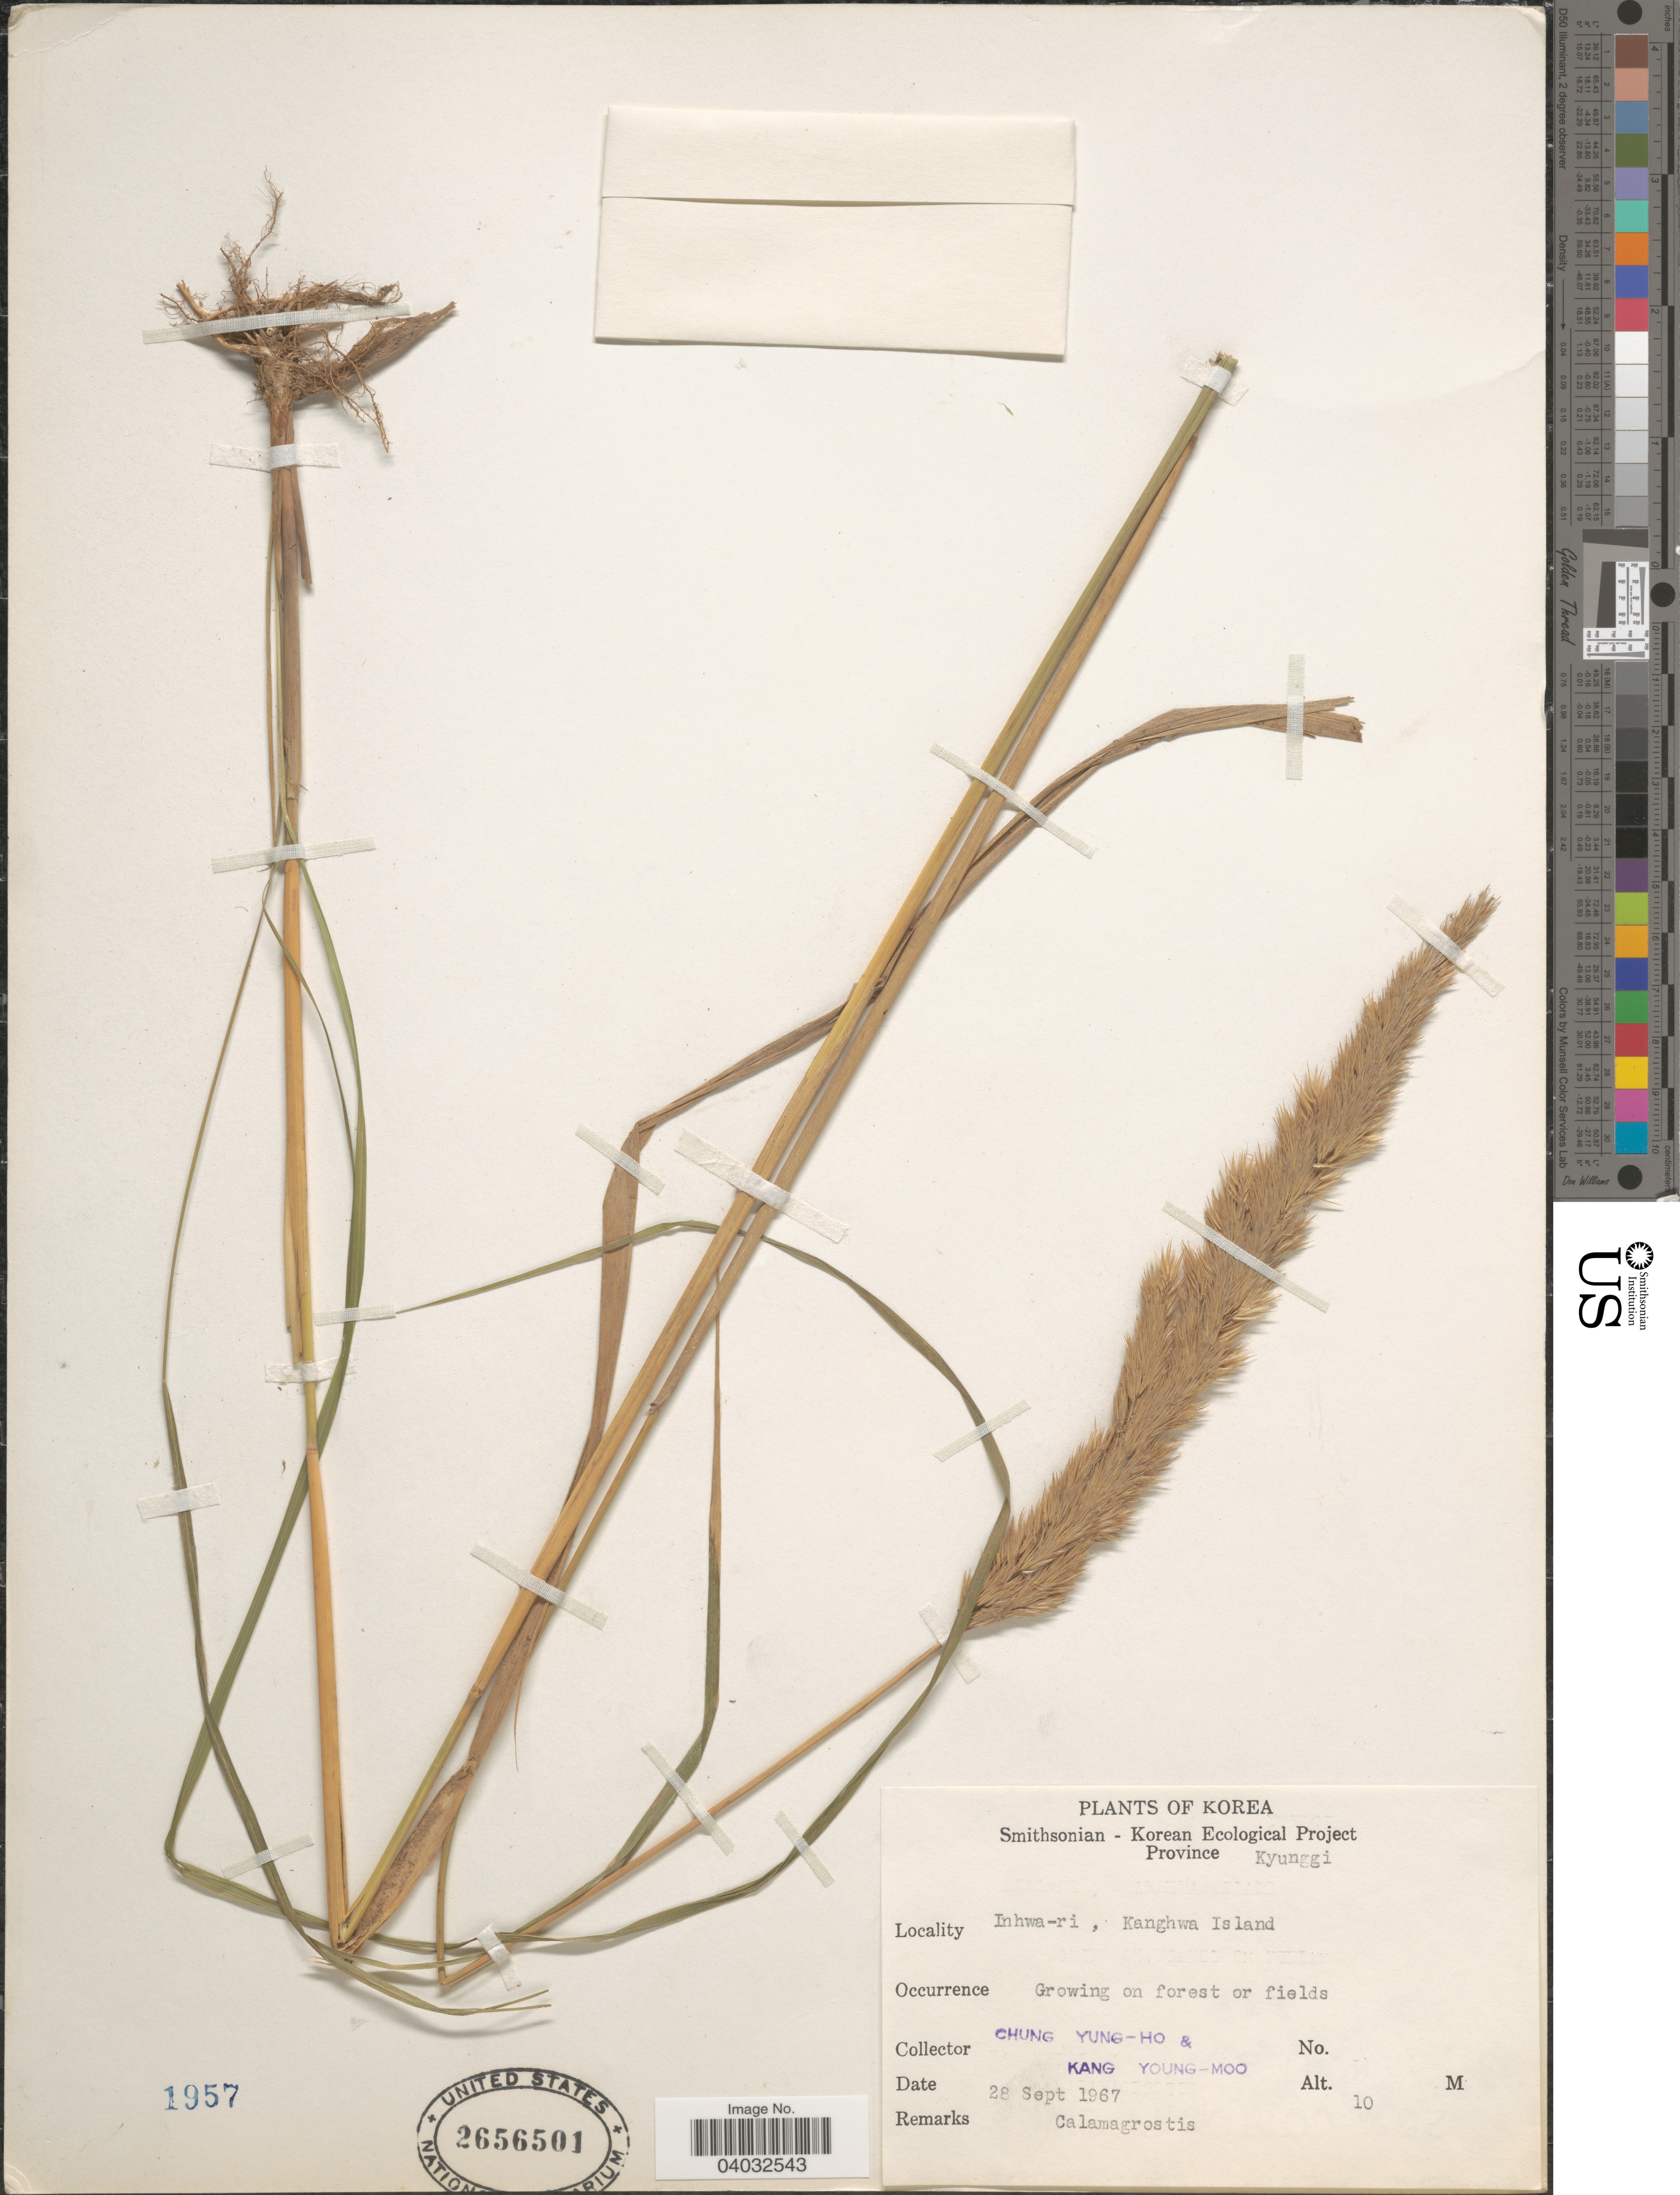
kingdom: Plantae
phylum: Tracheophyta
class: Liliopsida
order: Poales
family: Poaceae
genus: Calamagrostis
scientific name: Calamagrostis sp.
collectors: C. Yung-Ho & K. Young-Moo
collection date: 1967-09-28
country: South Korea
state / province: Gyeonggi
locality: Province Kyunggi. Inhwa-ri, Kanghwa Island.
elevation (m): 10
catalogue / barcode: US 2656501